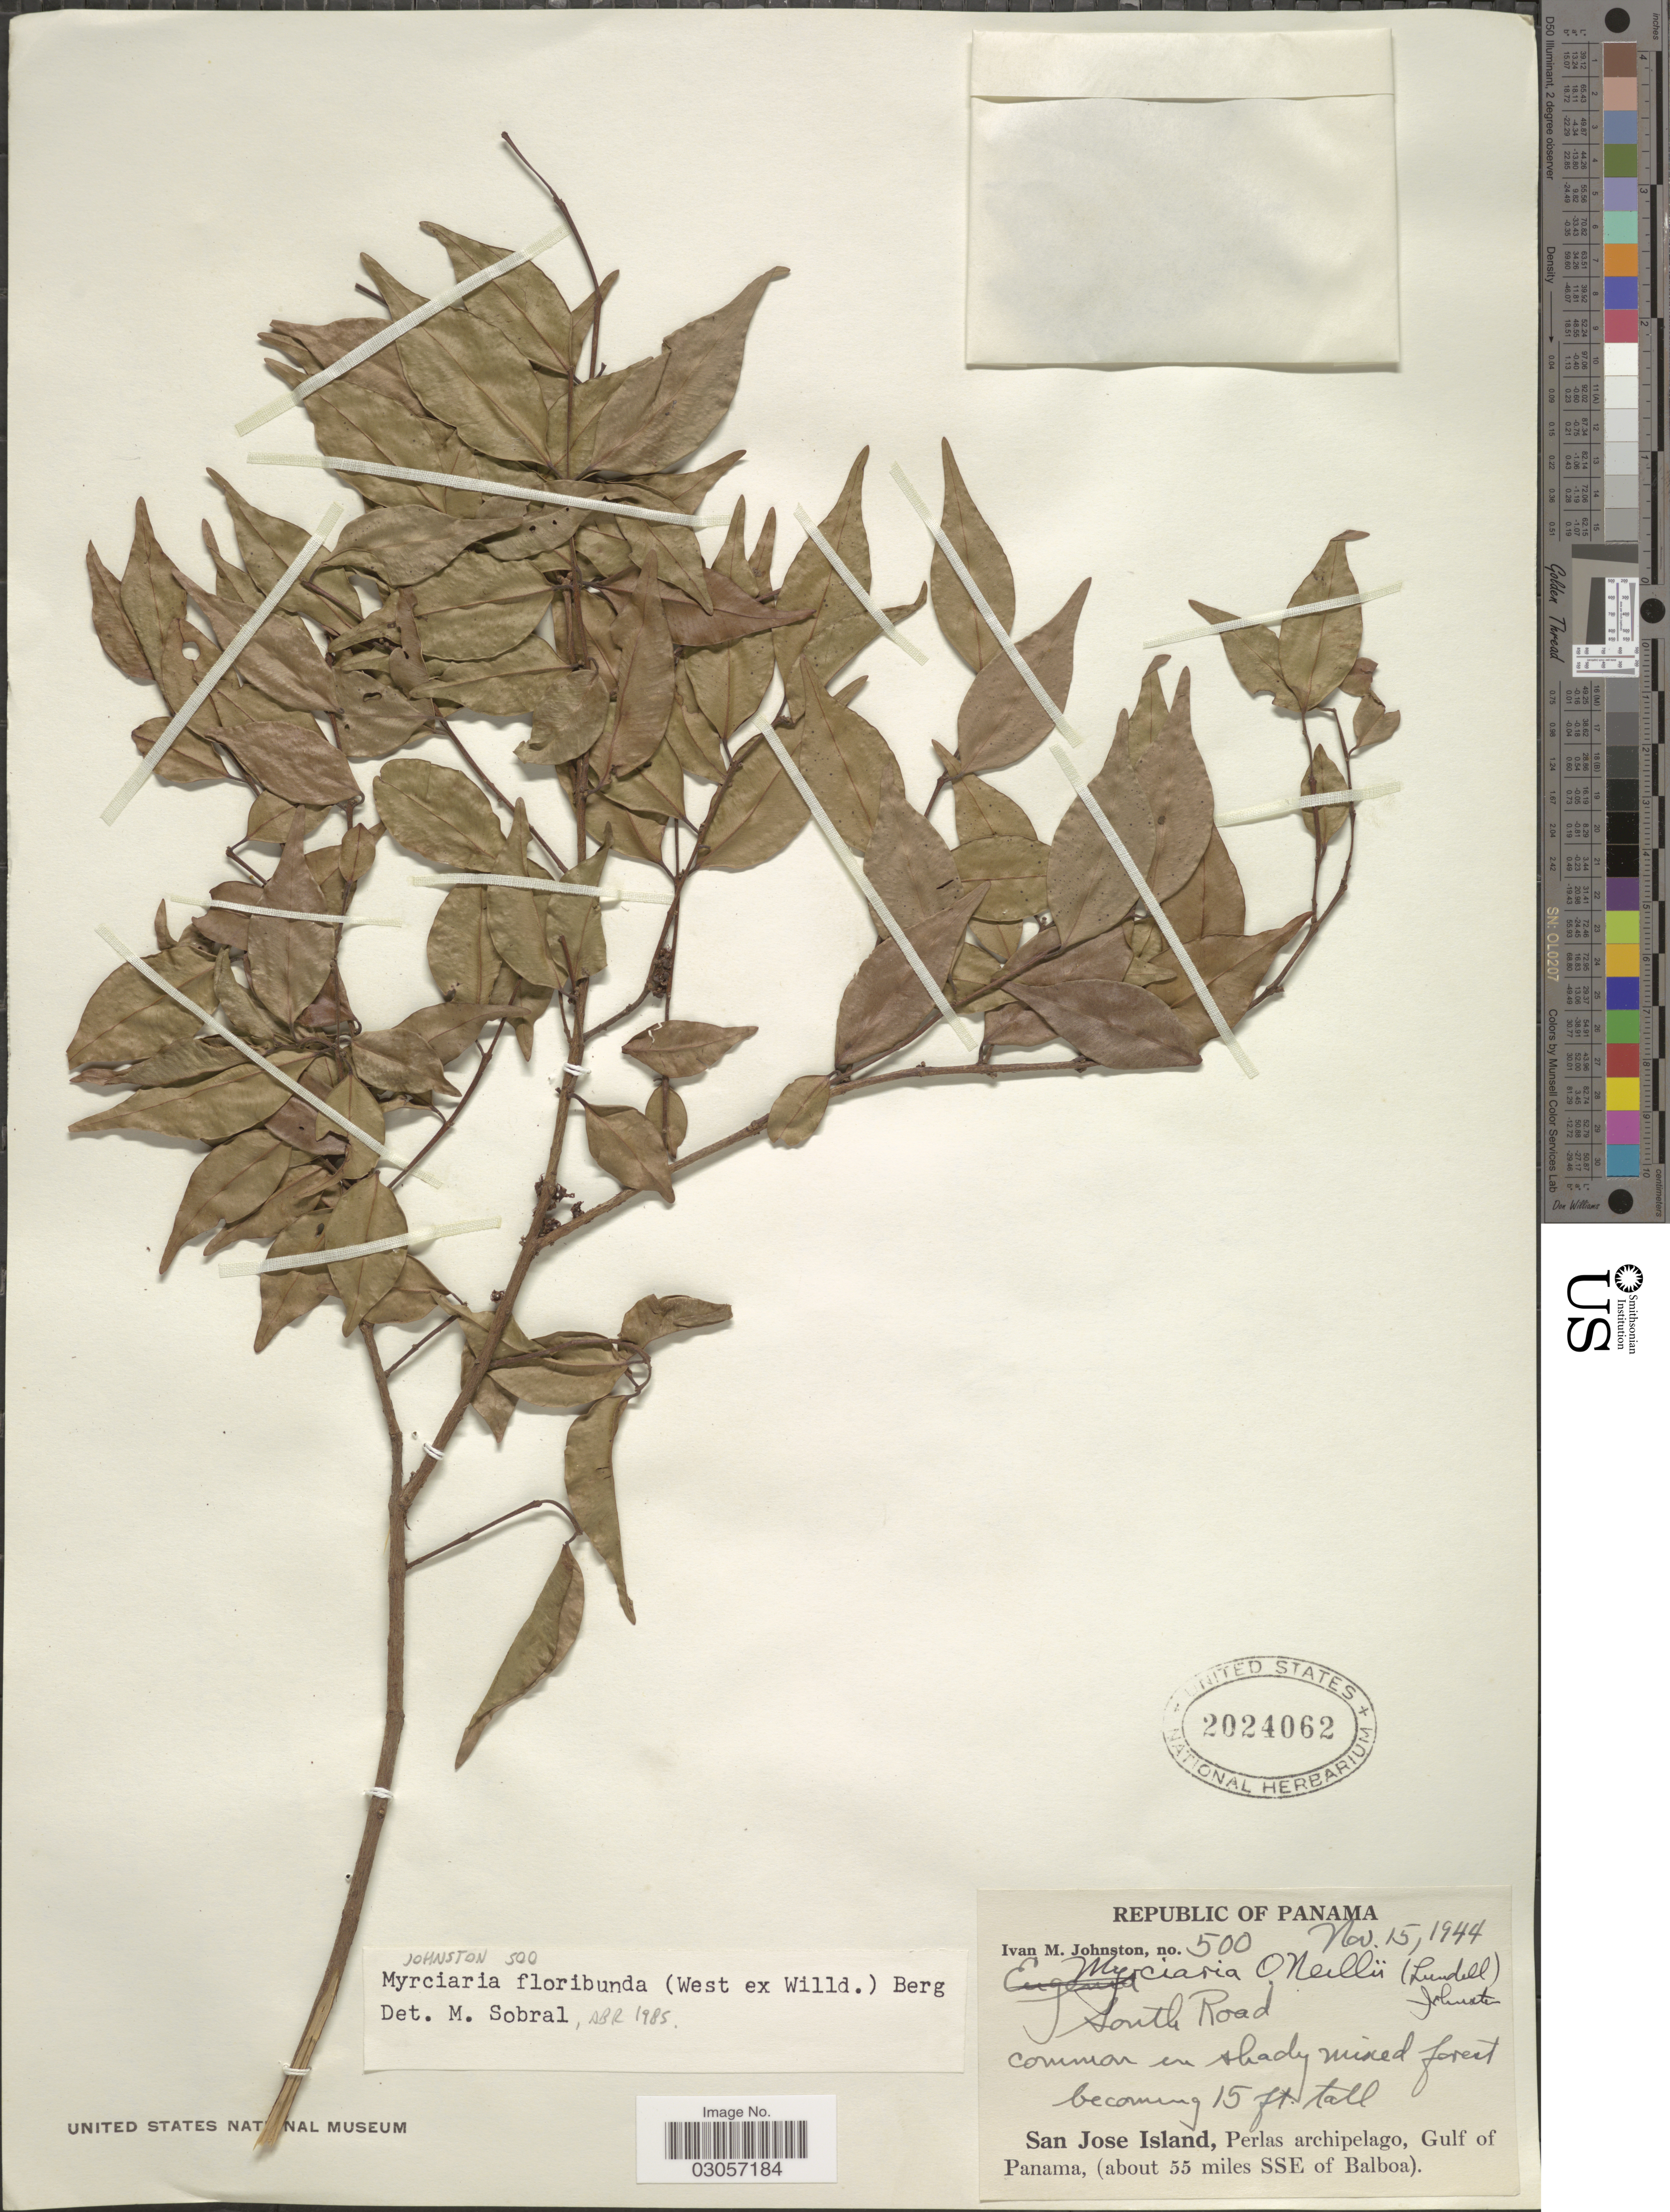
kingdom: Plantae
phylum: Tracheophyta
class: Magnoliopsida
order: Myrtales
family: Myrtaceae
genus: Myrciaria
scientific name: Myrciaria floribunda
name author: (H. West ex Willd.) O. Berg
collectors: I.M. Johnston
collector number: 500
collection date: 1944-11-15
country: Panama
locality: South Road, San Jose Island, Perlas archipelago, Gulf of Panama, (about 55 miles SSE of Balboa).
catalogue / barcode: US 2024062